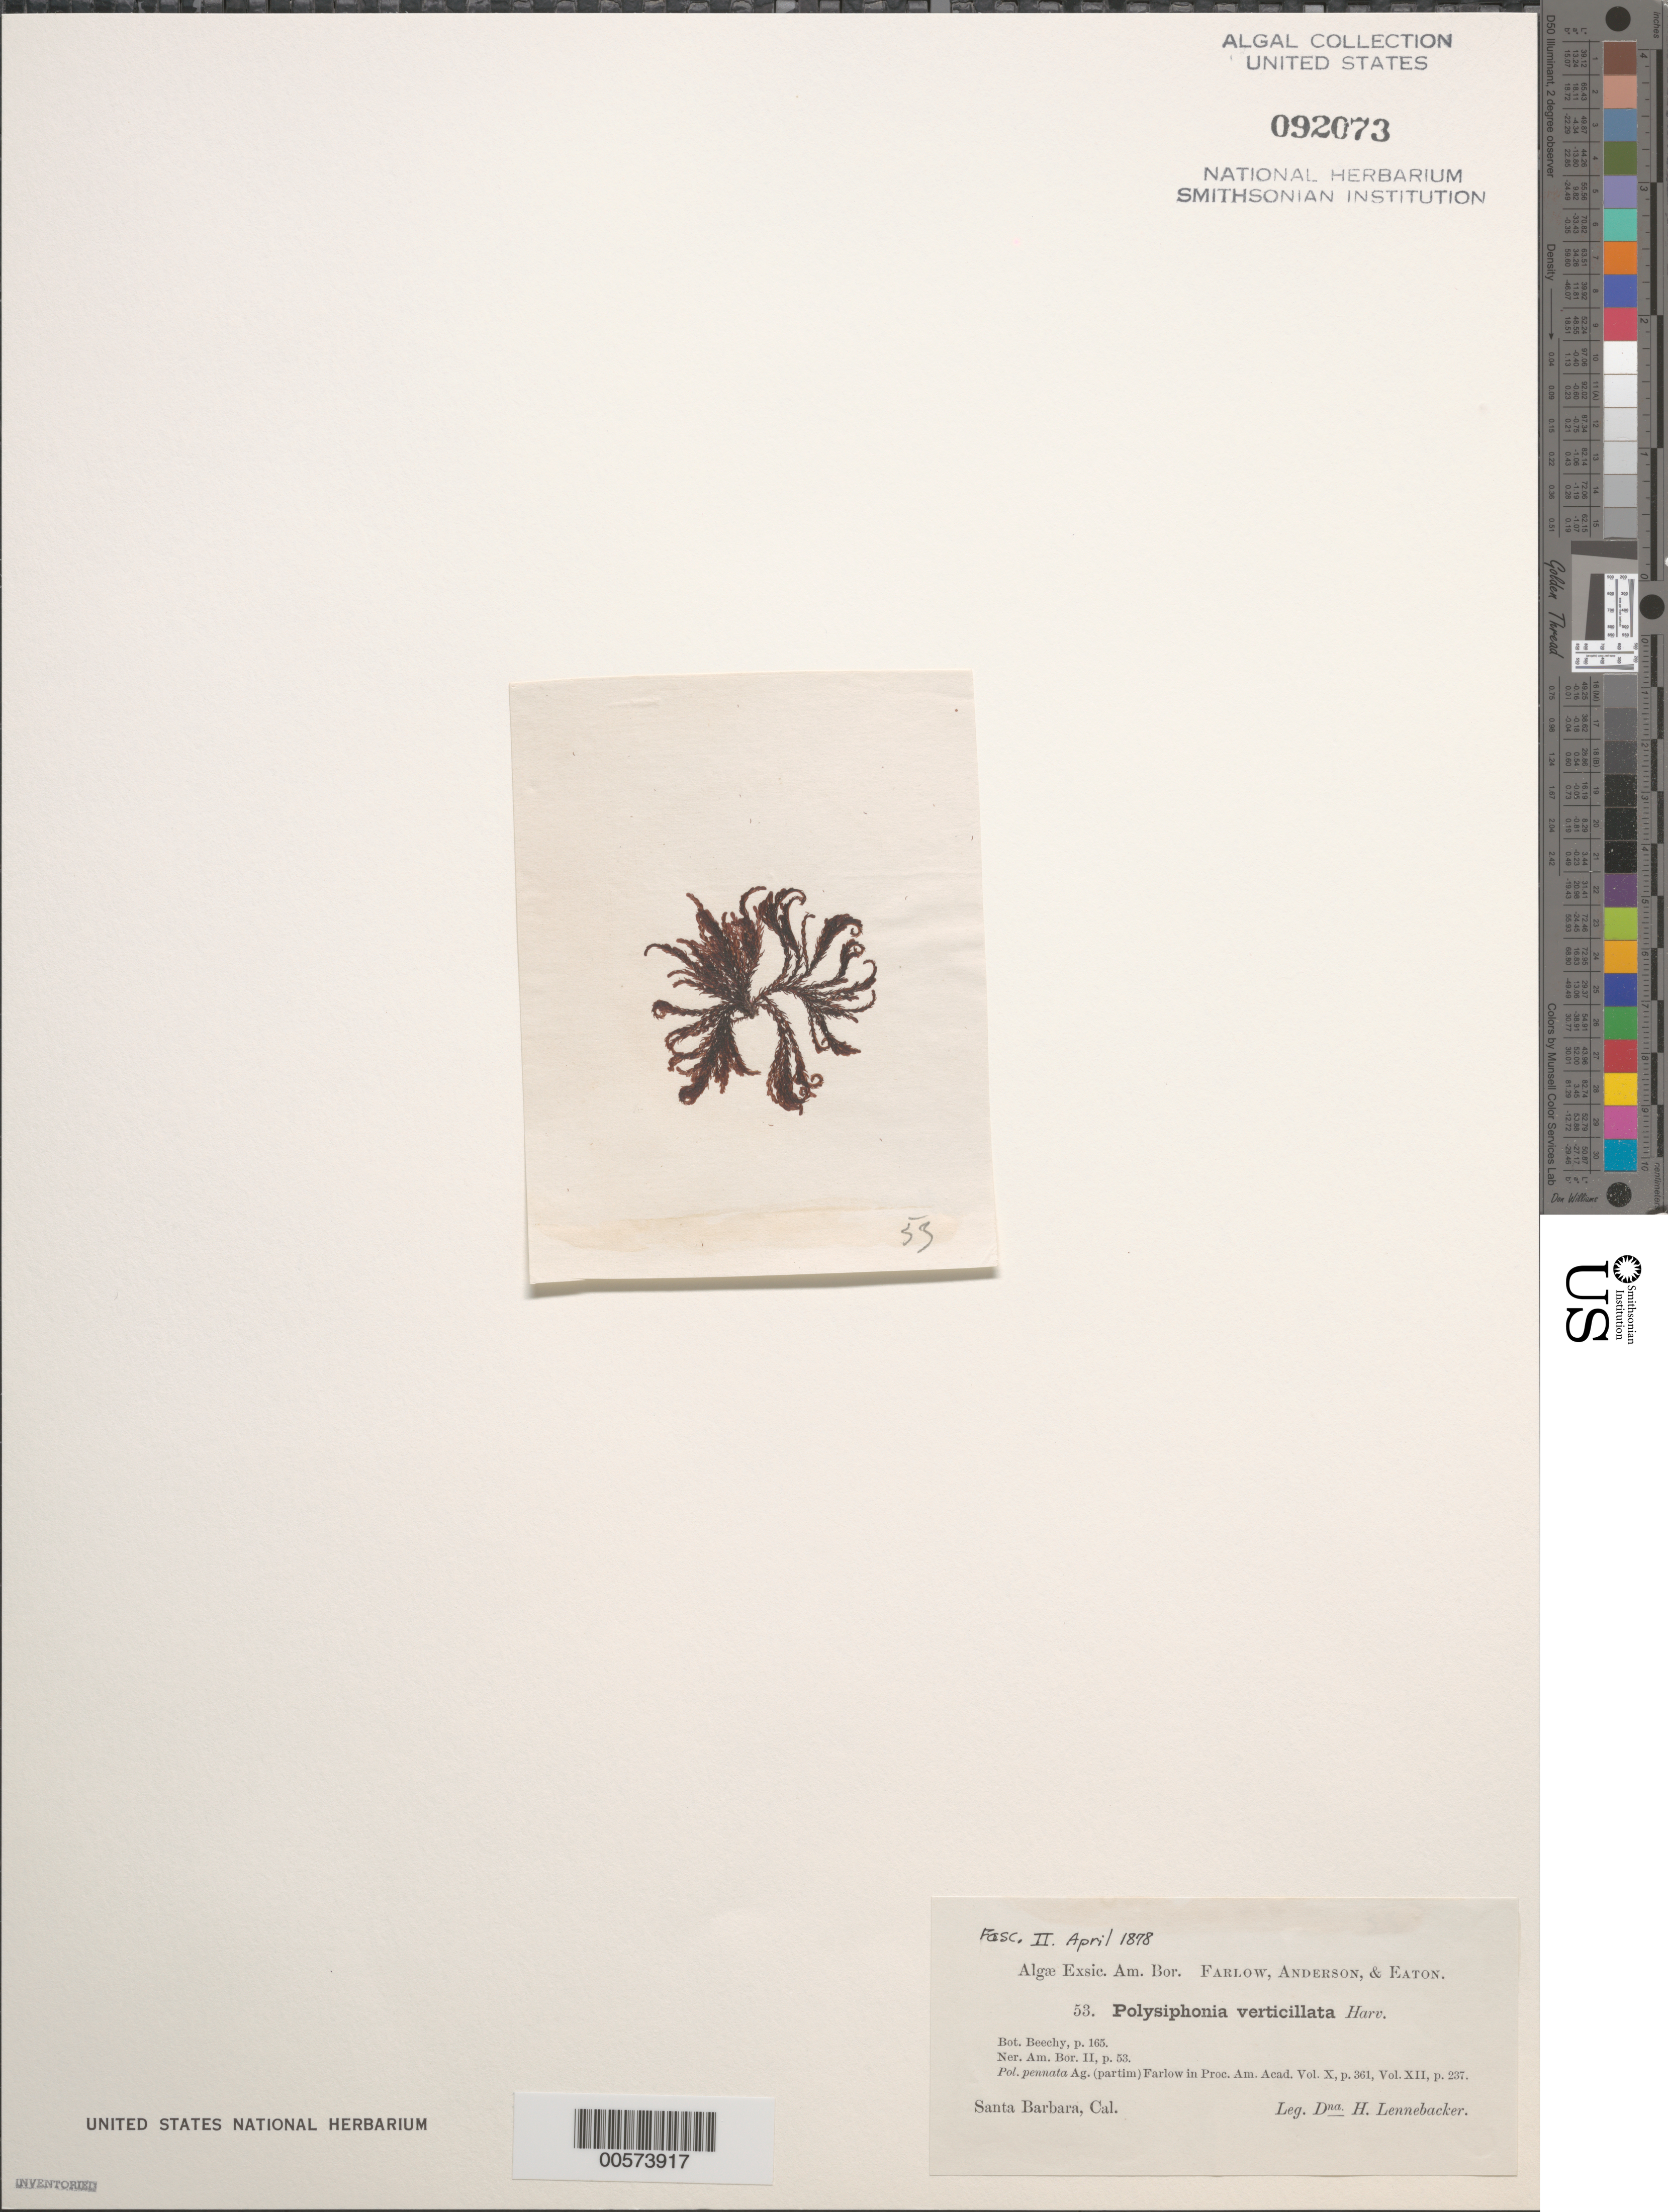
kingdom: Plantae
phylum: Rhodophyta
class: Florideophyceae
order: Ceramiales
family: Rhodomelaceae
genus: Herposiphonia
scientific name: Herposiphonia verticillata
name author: (Harv.) Kylin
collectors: H. Lennebacker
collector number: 53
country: United States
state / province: California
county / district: Santa Barbara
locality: Santa Barbara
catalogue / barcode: US 92073